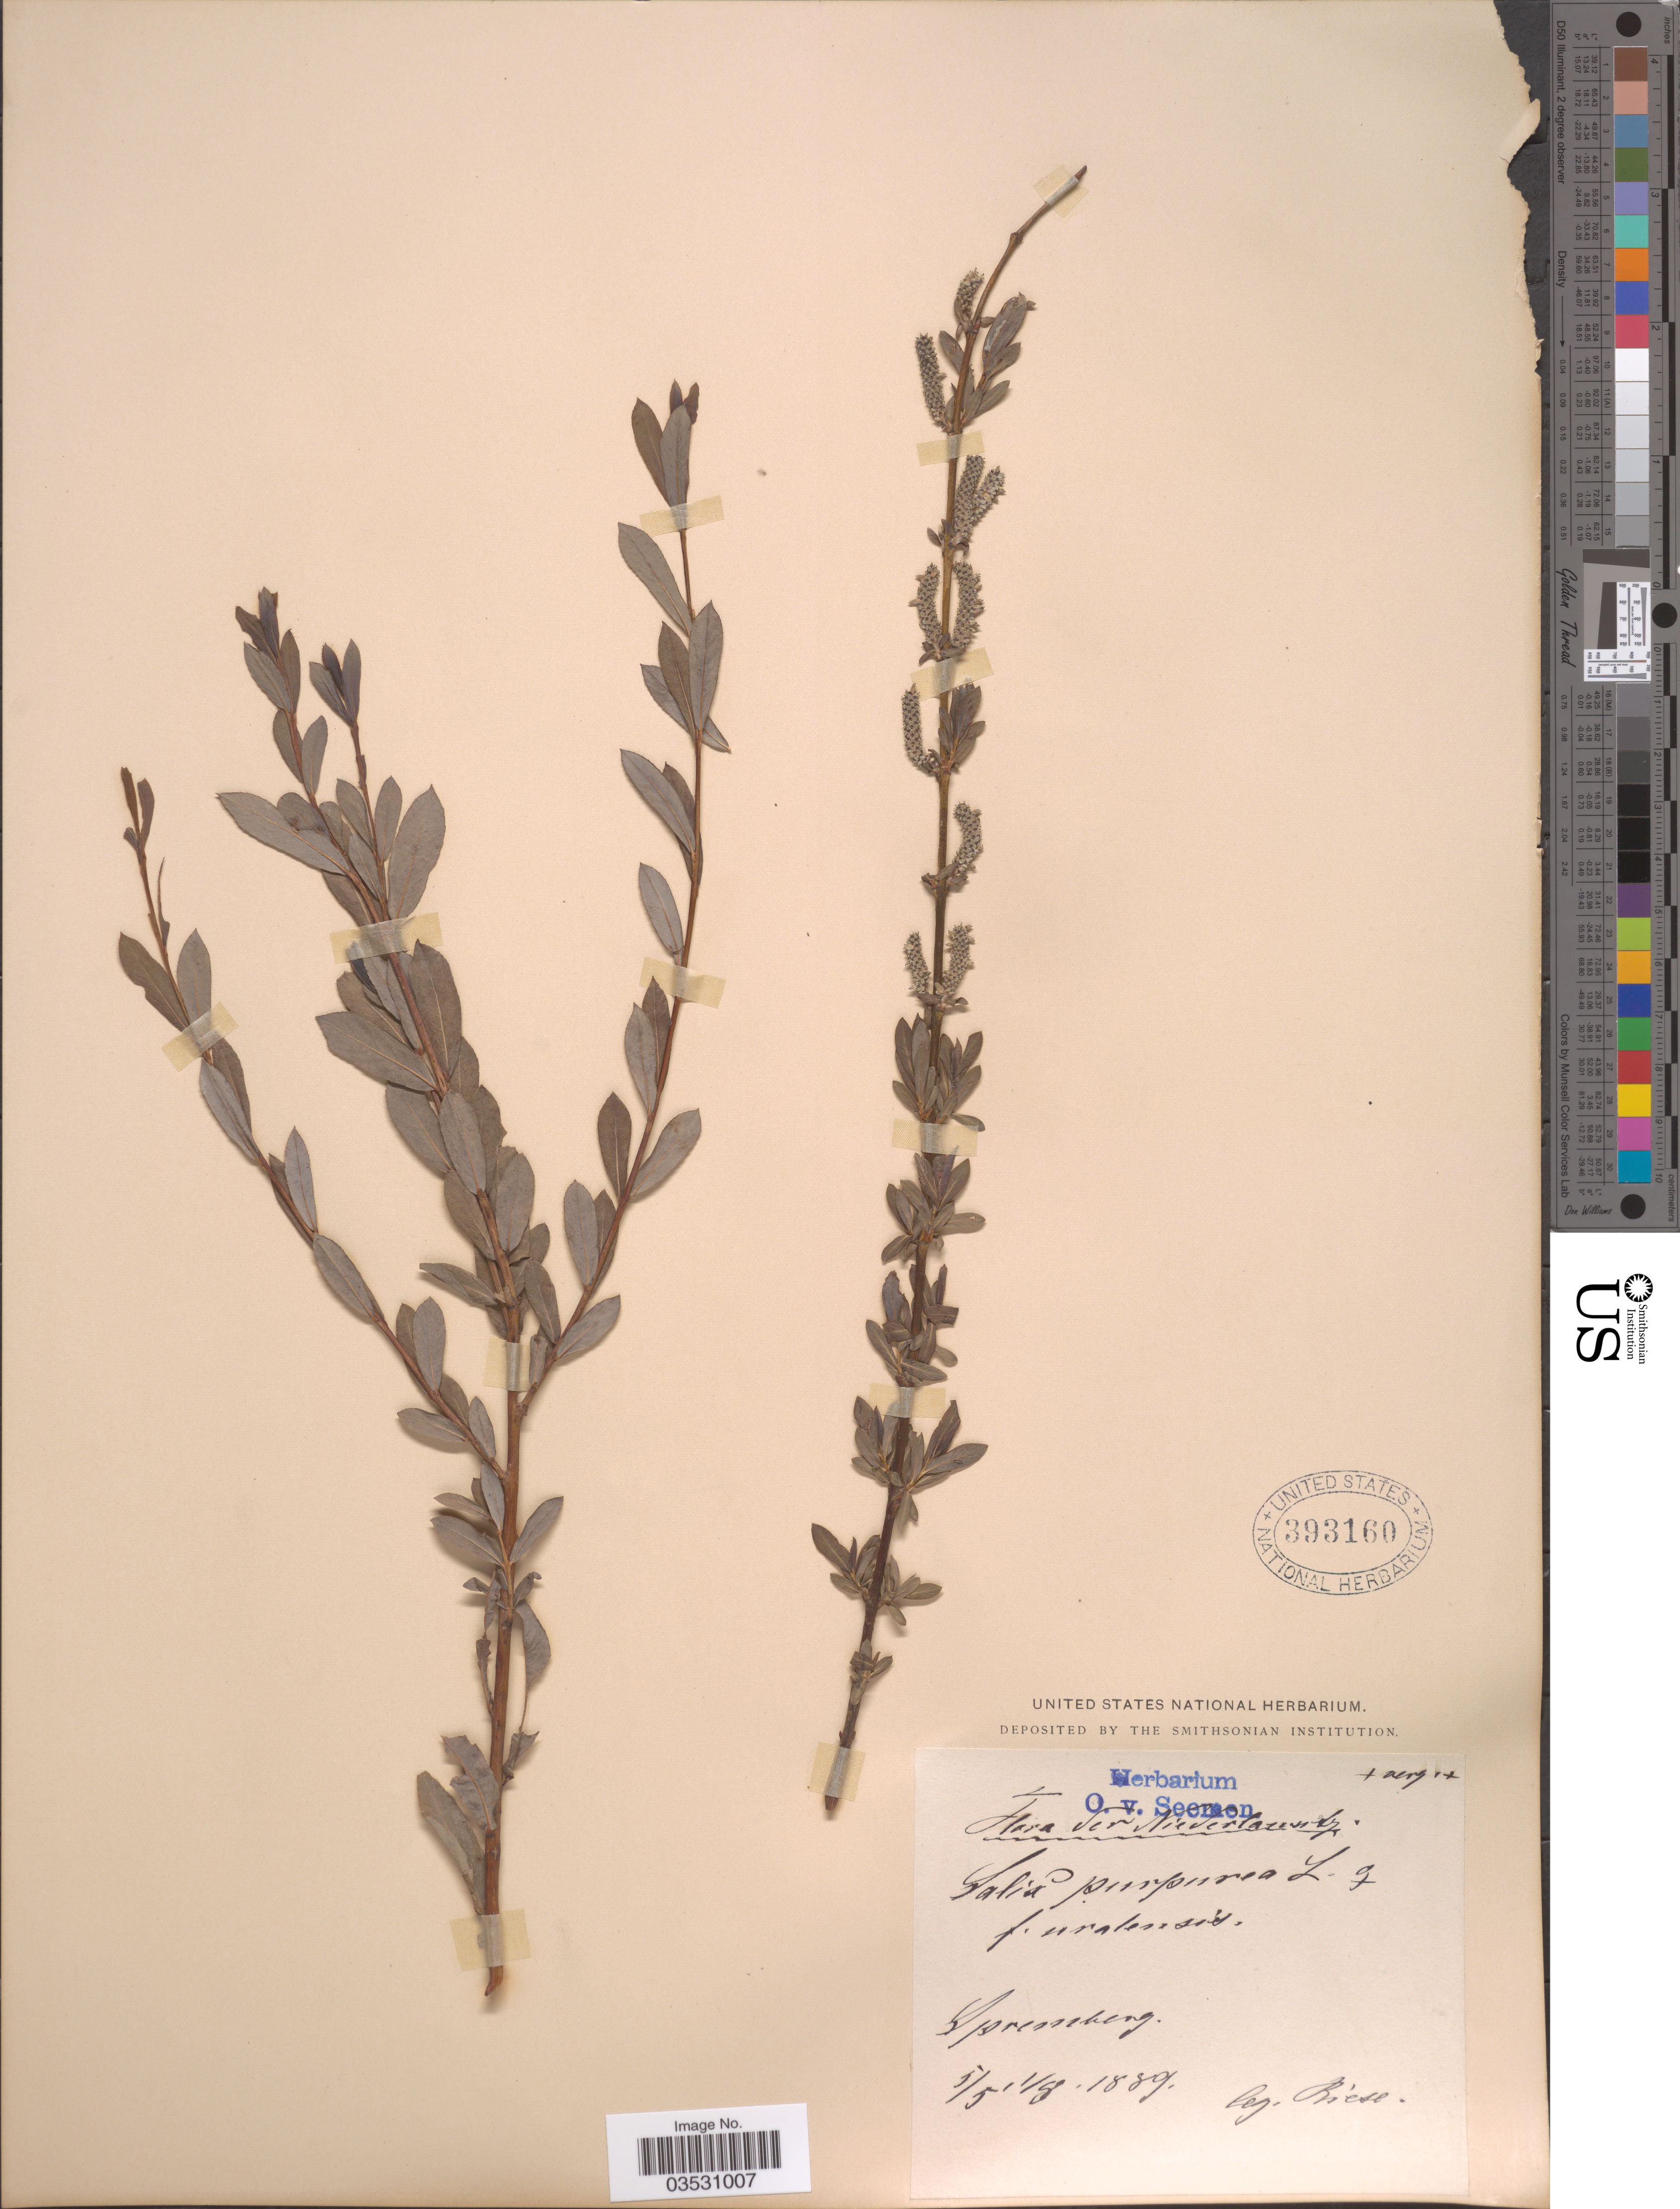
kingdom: Plantae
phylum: Tracheophyta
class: Magnoliopsida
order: Malpighiales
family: Salicaceae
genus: Salix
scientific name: Salix purpurea f. uralensis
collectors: Riese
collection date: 1889-05-05/1889-09-01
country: Germany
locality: Spremberg.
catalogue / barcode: US 393160